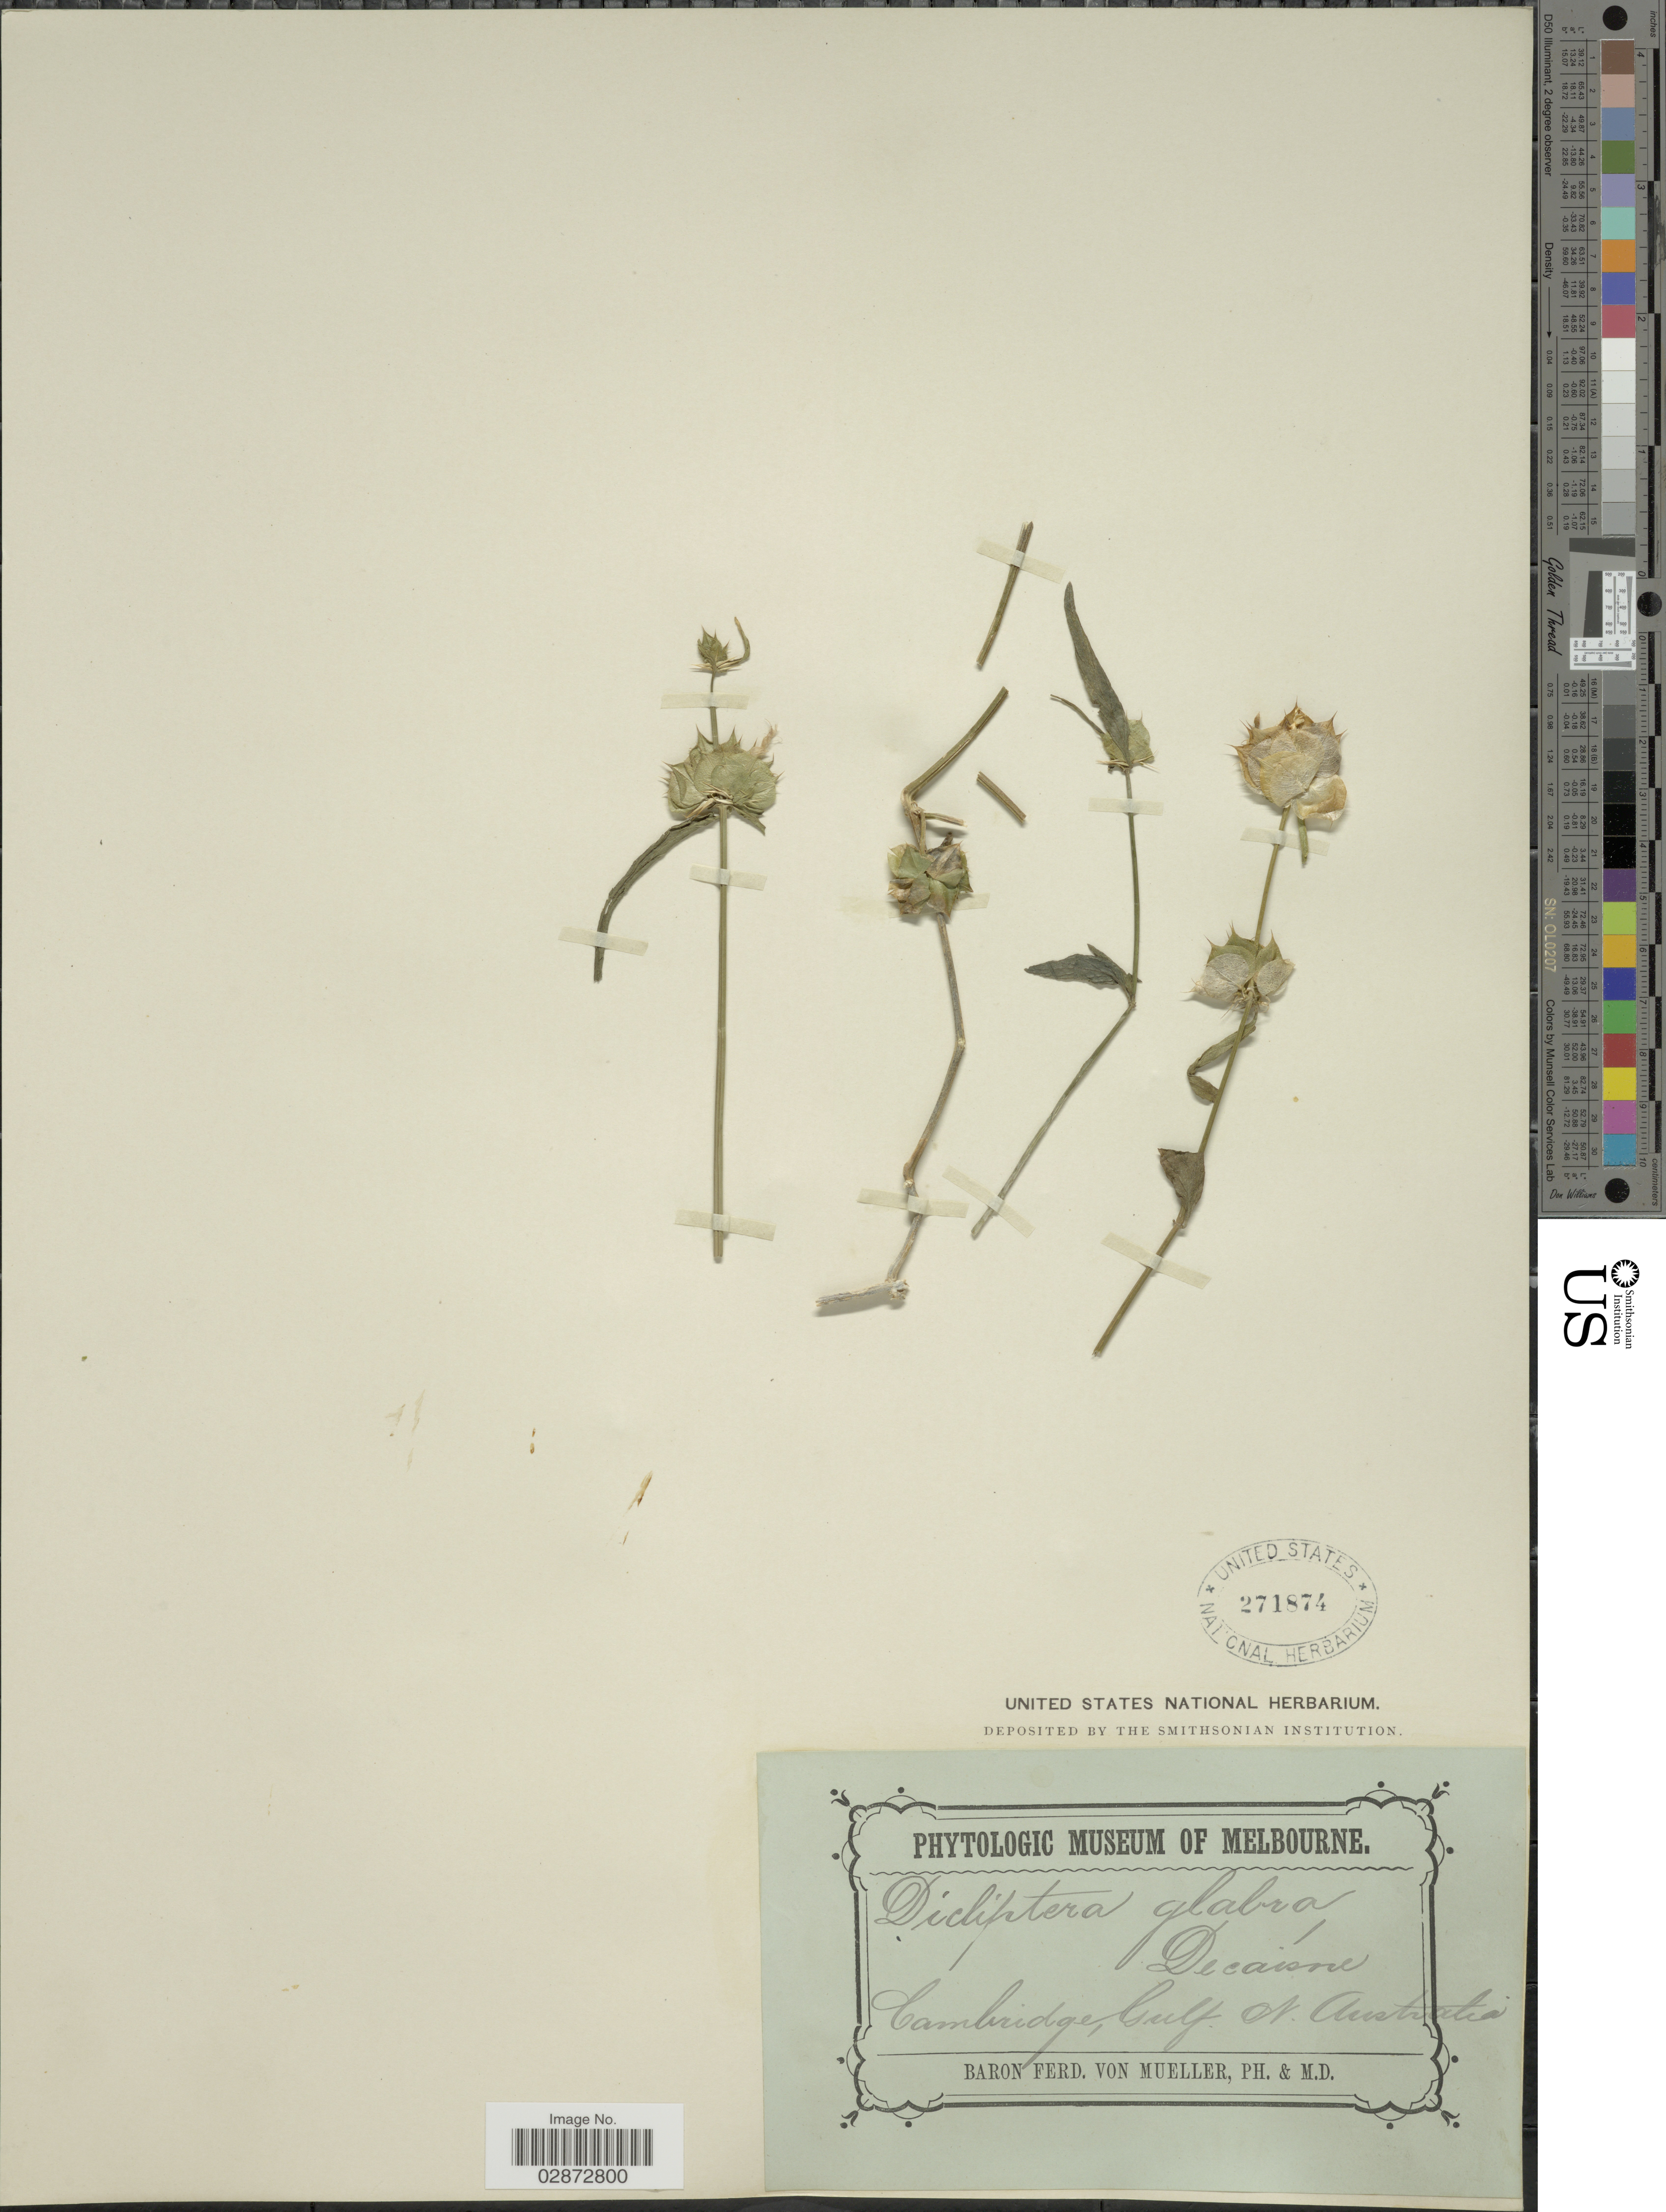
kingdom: Plantae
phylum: Tracheophyta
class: Magnoliopsida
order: Lamiales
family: Acanthaceae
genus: Dicliptera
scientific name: Dicliptera glabra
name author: Decne.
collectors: F. Mueller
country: Australia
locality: Cambridge. Gulf of N. Australia.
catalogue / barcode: US 271874